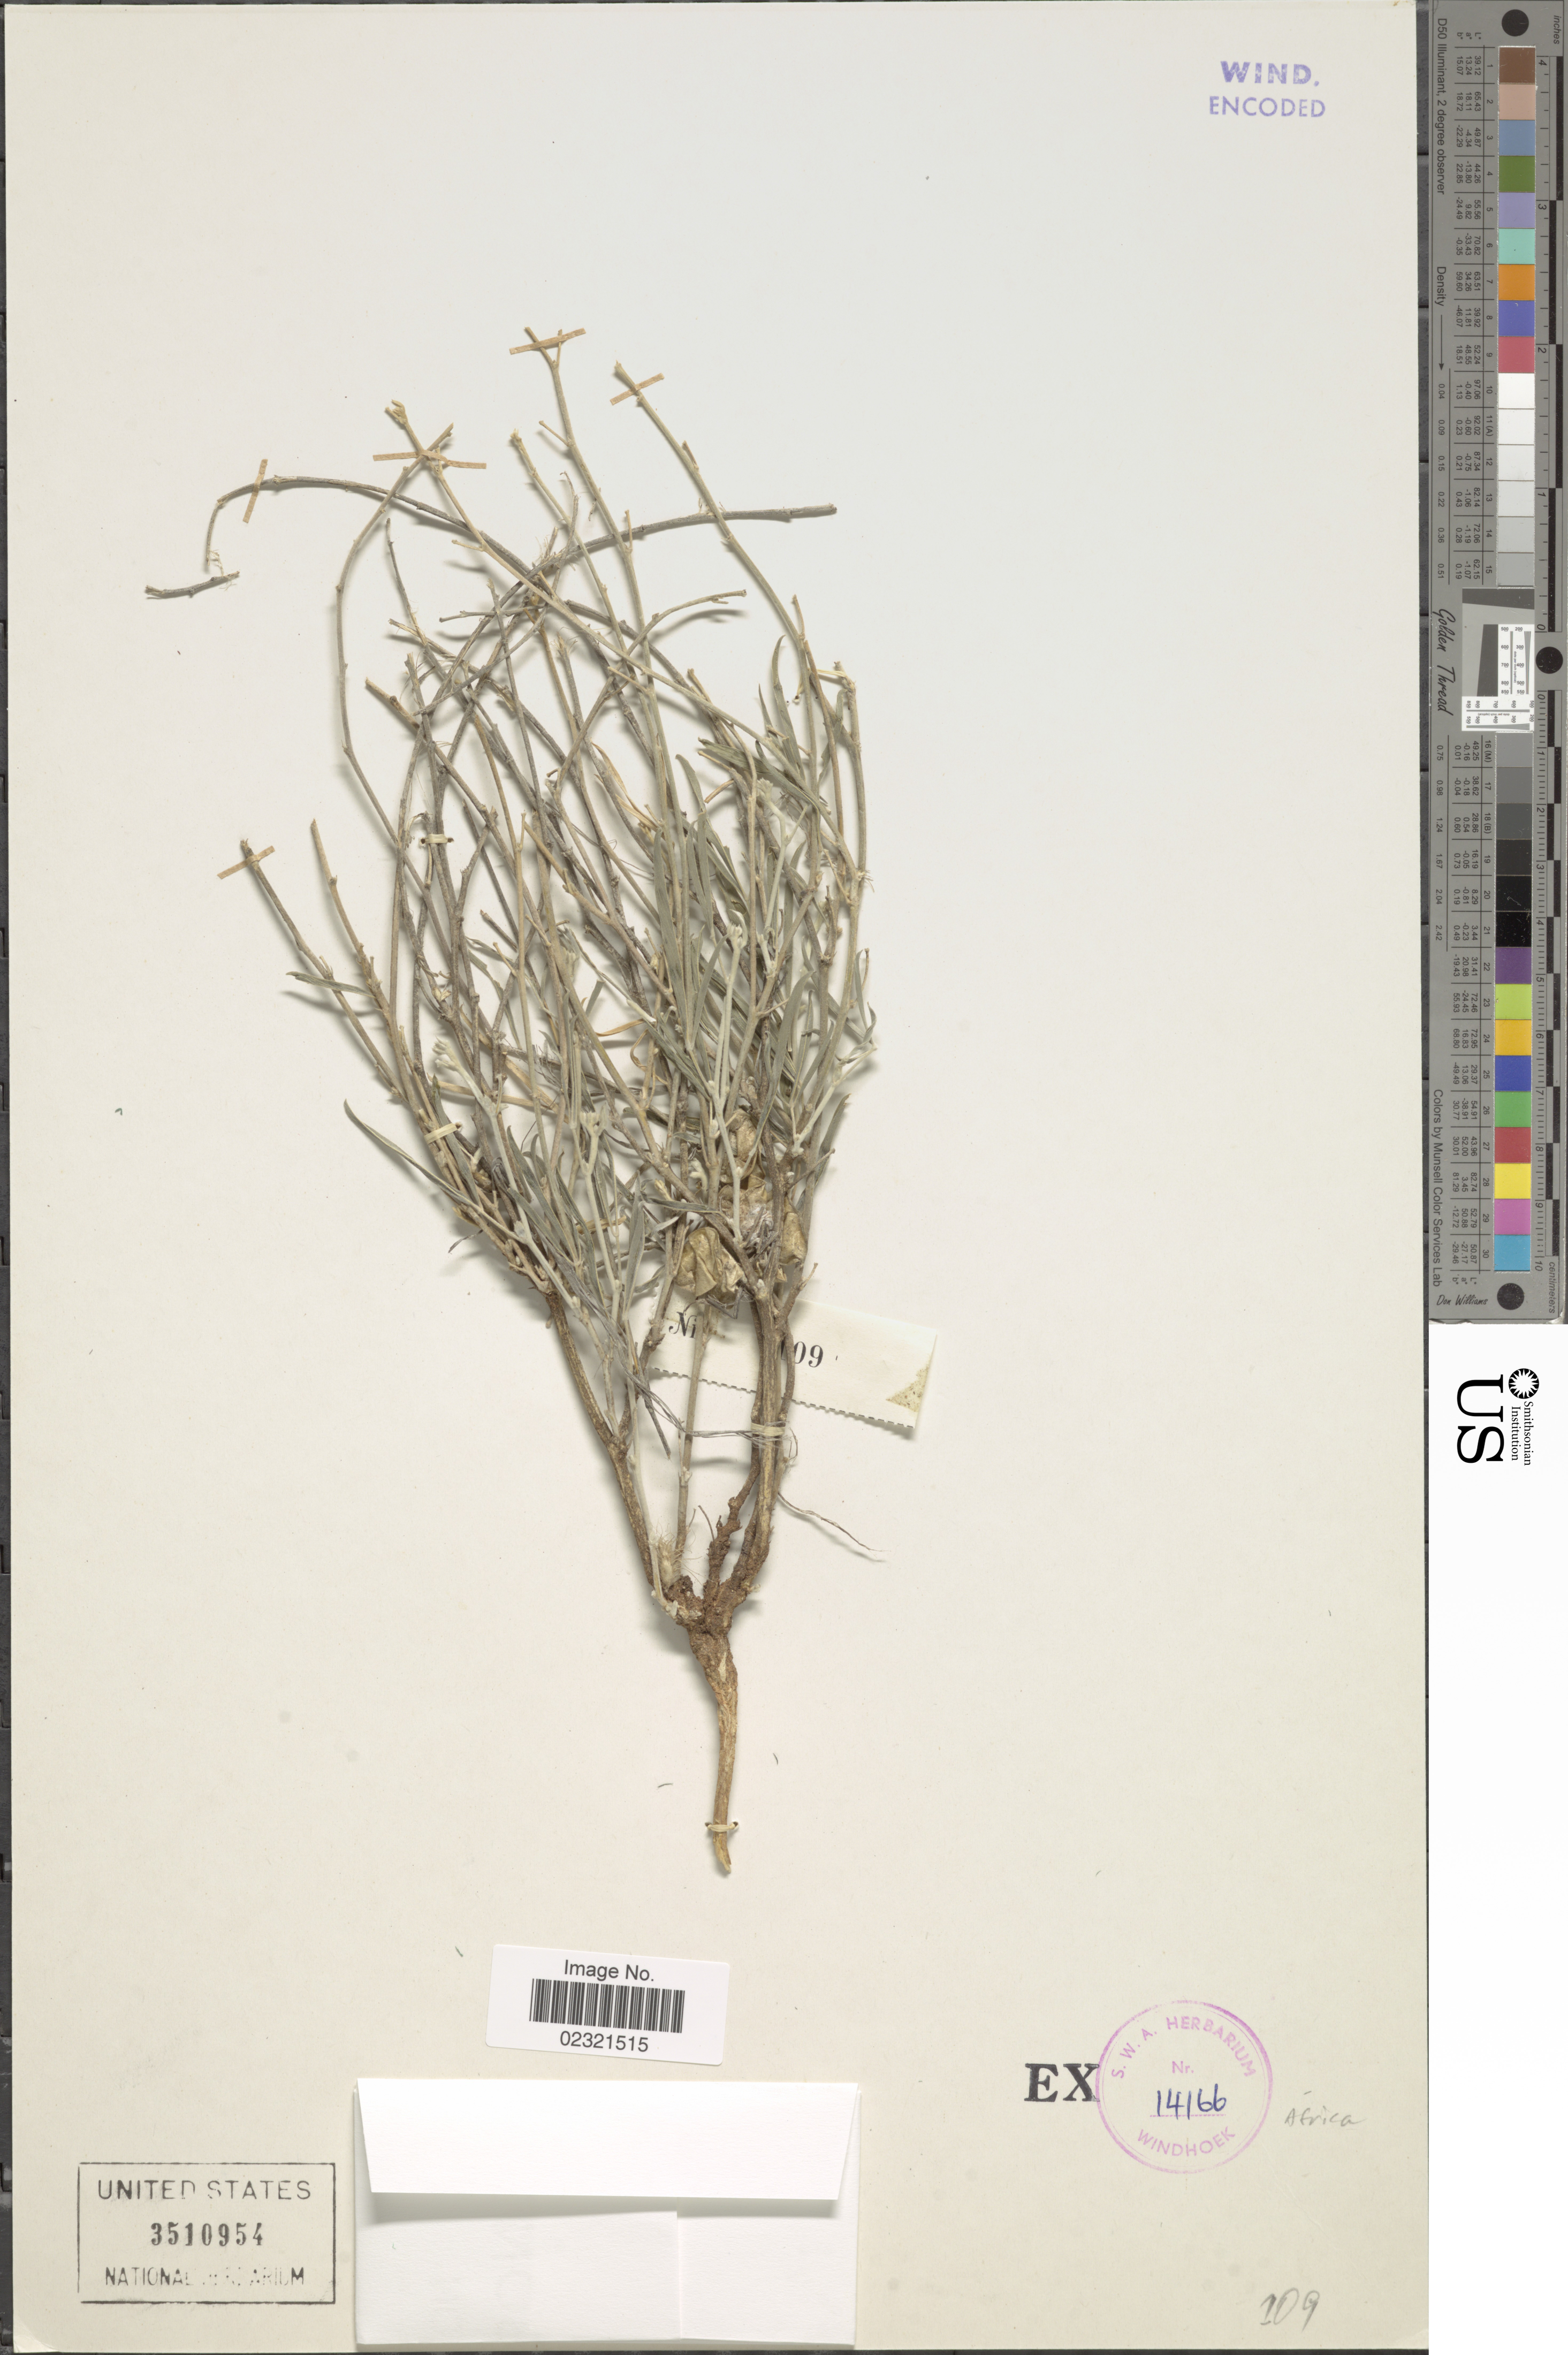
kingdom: Plantae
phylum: Tracheophyta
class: Magnoliopsida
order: Fabales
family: Fabaceae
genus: Ptycholobium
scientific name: Ptycholobium biflorum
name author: (E. Mey.) Brummitt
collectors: Ex herb. S. W. A.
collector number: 14166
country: Namibia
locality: Africa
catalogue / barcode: US 3510954